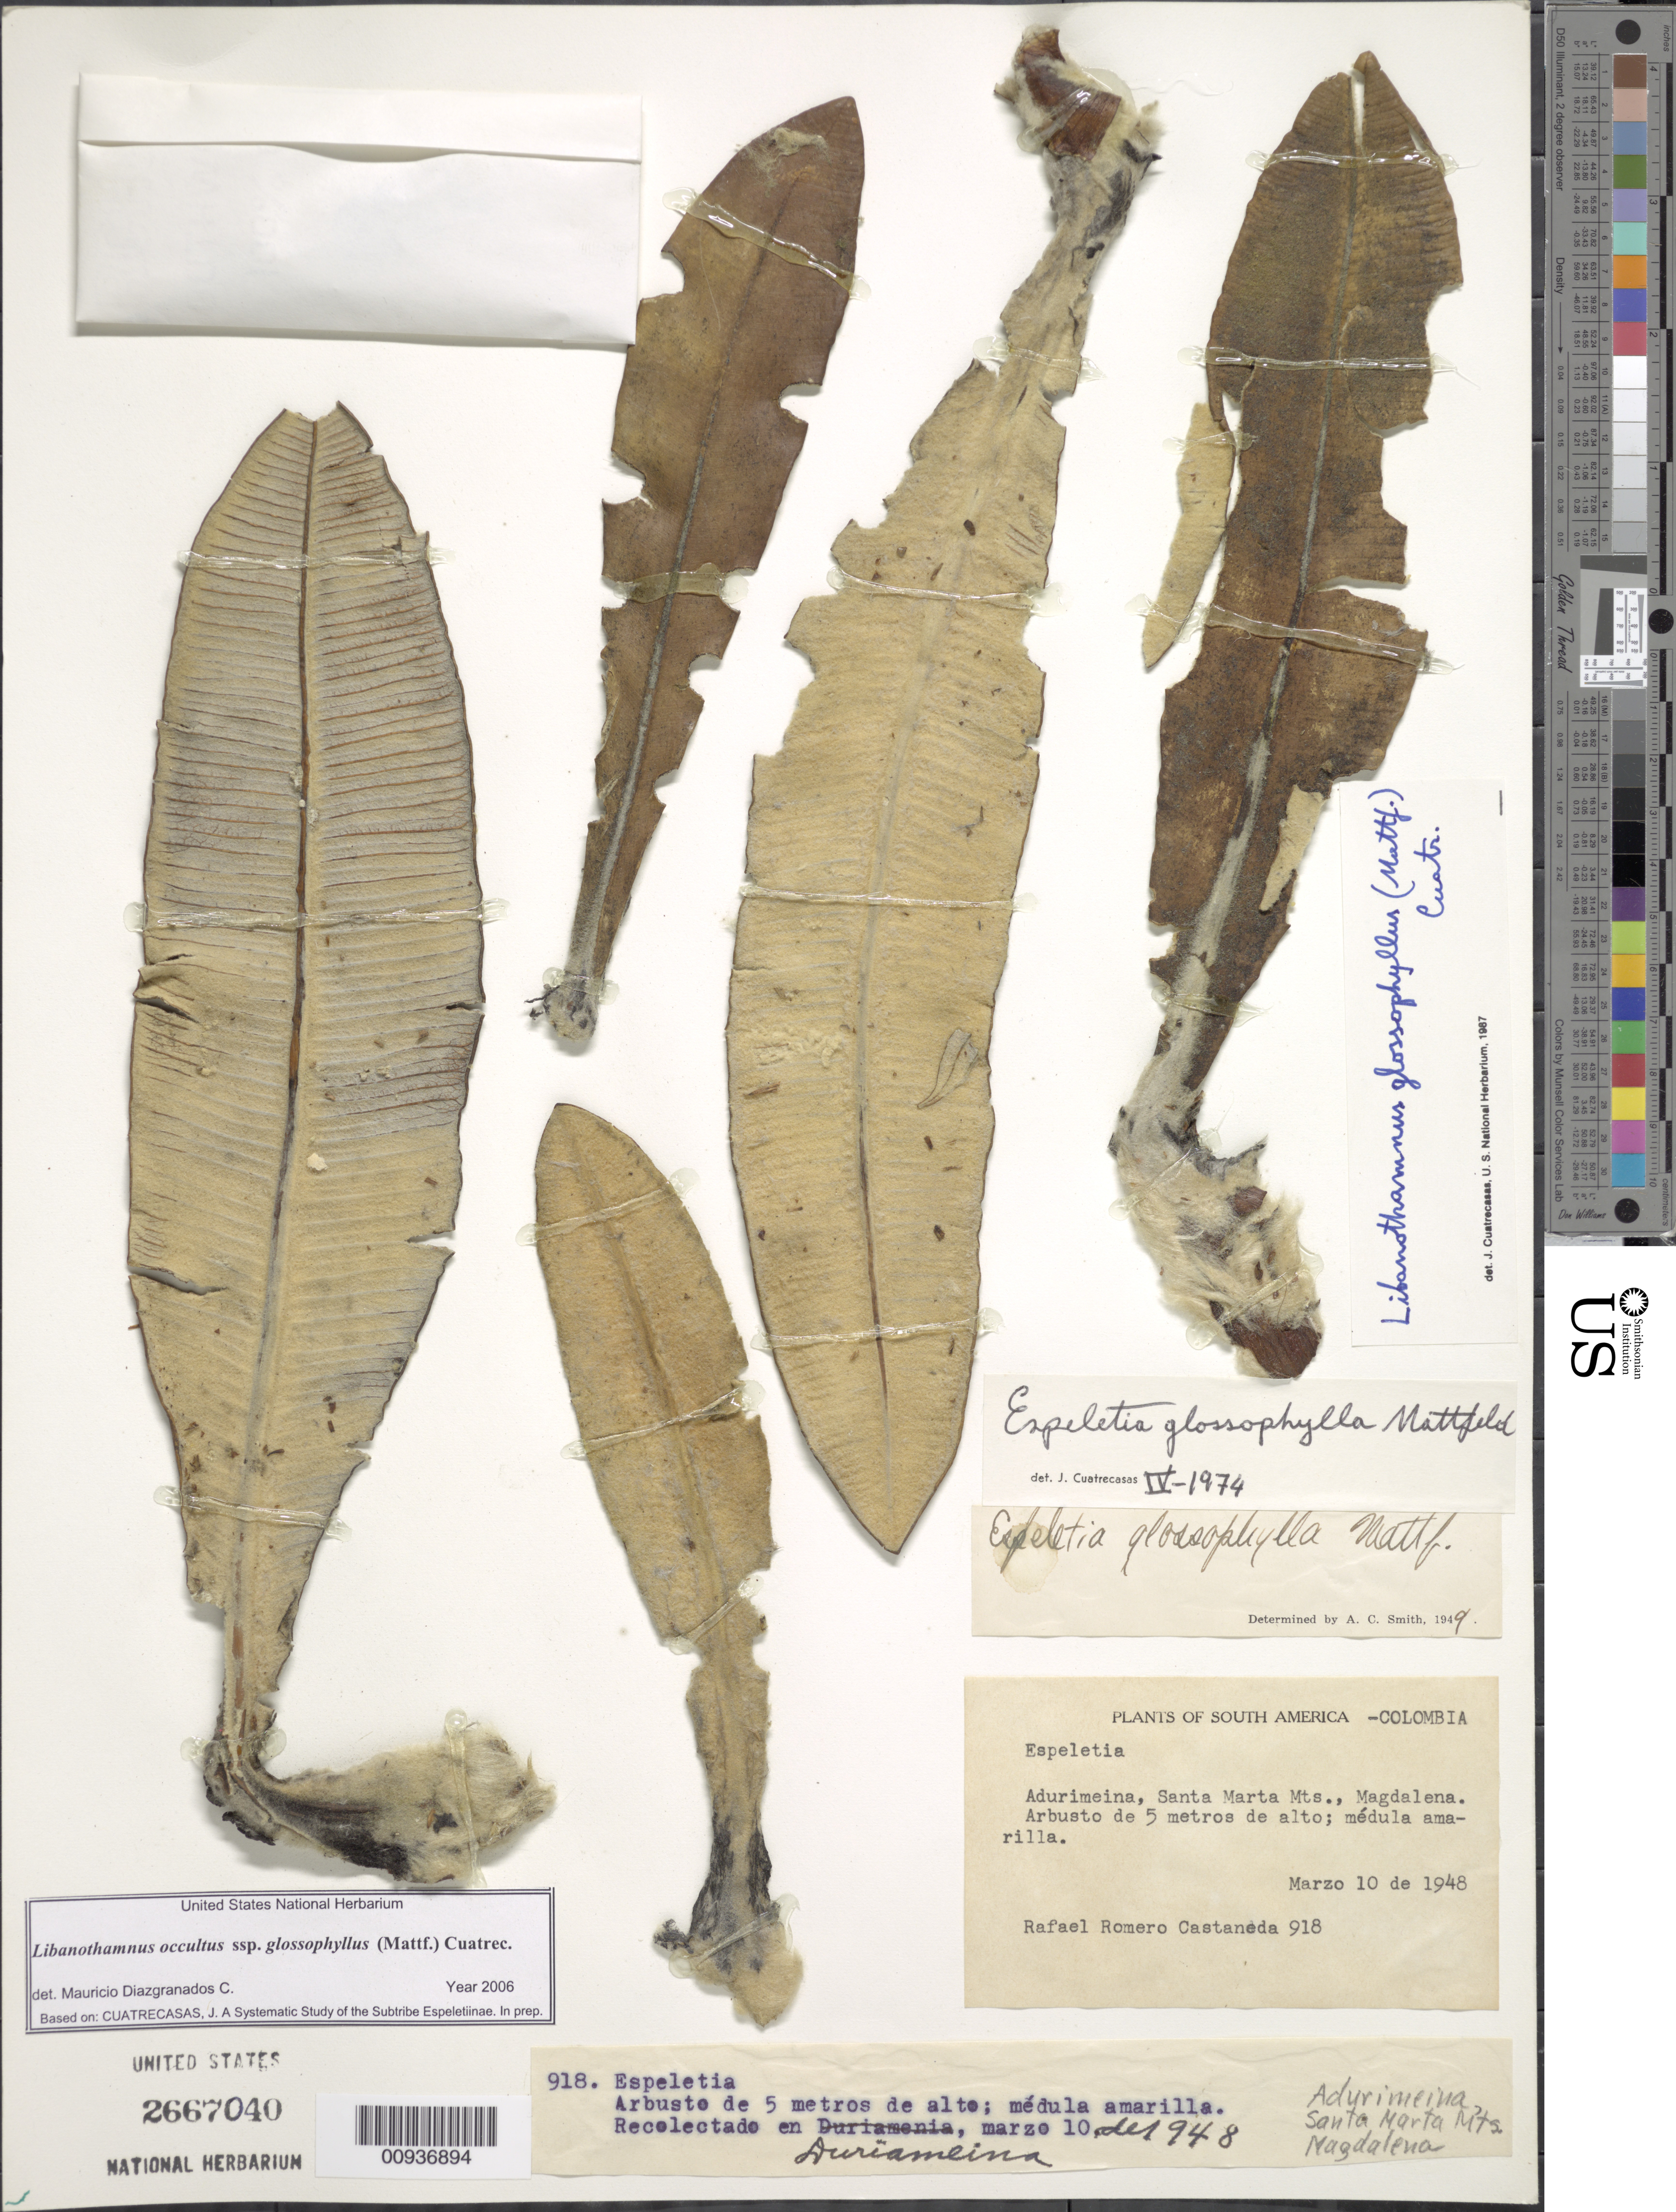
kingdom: Plantae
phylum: Tracheophyta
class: Magnoliopsida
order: Asterales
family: Asteraceae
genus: Libanothamnus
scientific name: Libanothamnus occultus subsp. glossophyllus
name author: (Mattf.) Cuatrec.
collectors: R. Romero Castañeda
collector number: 918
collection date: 1948-03-10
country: Colombia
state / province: Magdalena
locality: Adurimeina, Santa Marta Mts.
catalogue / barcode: US 2667040